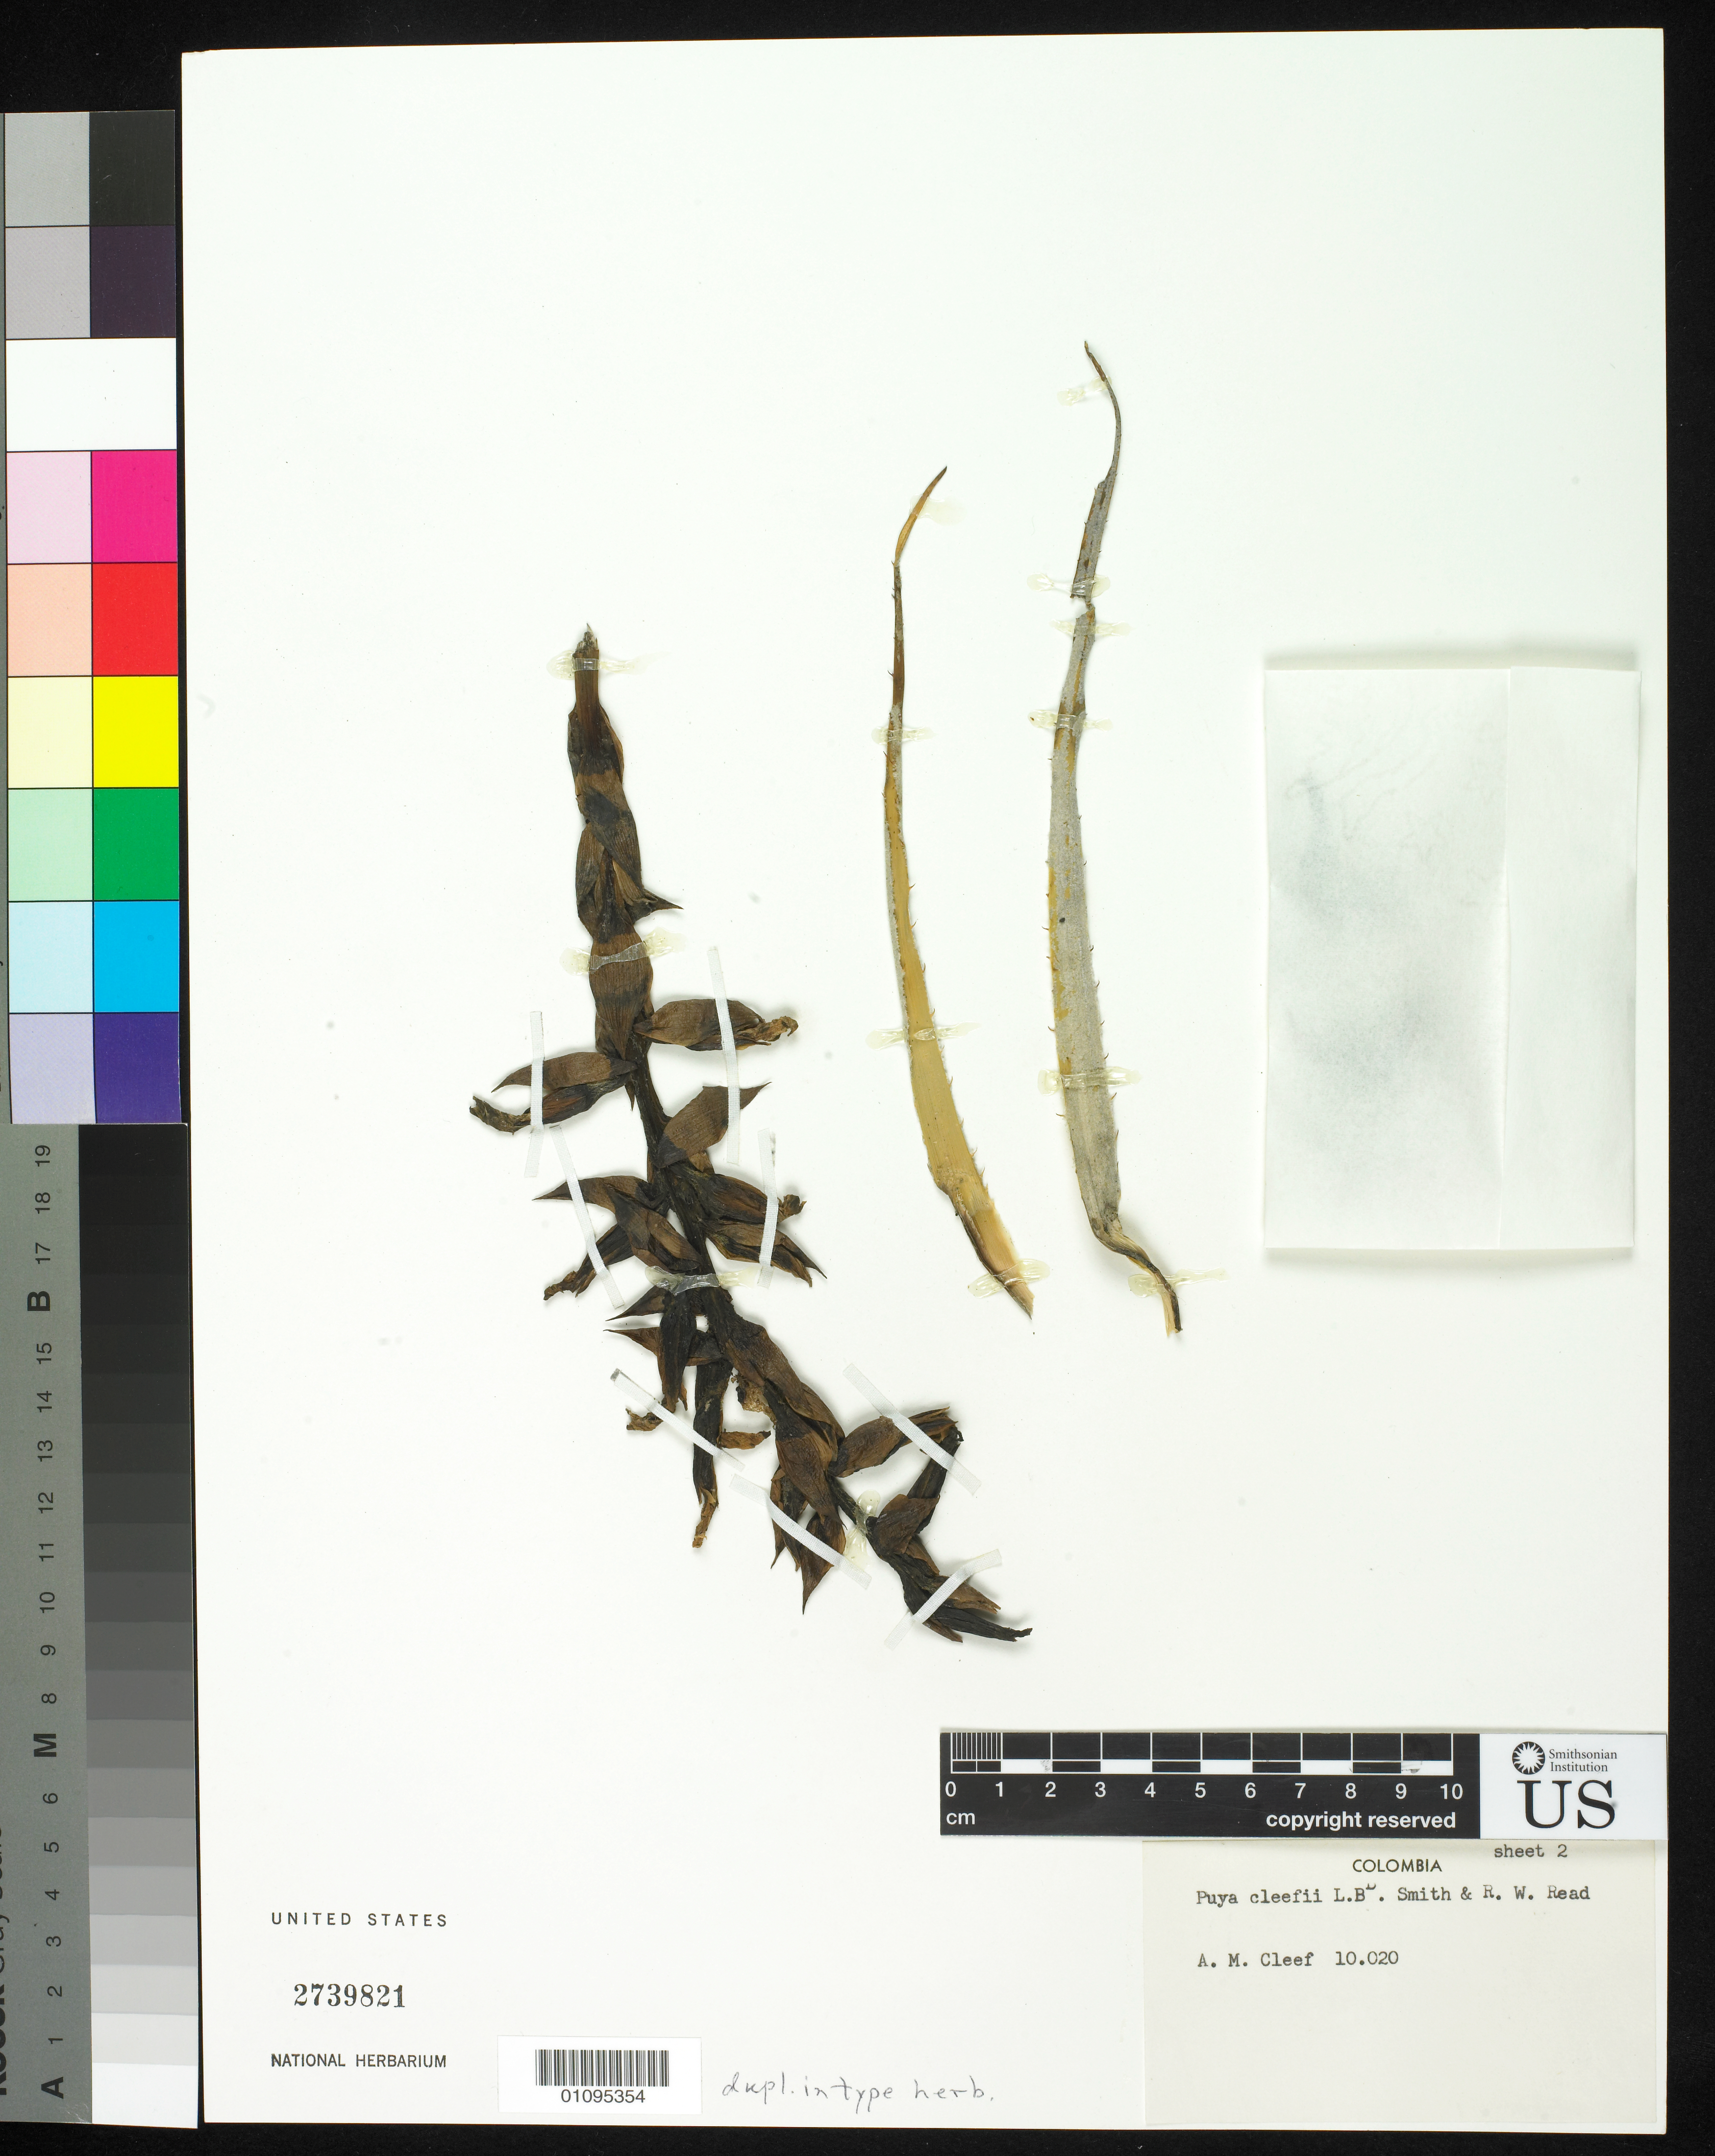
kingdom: Plantae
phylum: Tracheophyta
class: Liliopsida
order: Poales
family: Bromeliaceae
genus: Puya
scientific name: Puya cleefii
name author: L.B. Sm. & Read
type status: Isotype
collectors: A. M. Cleef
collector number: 10020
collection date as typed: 06 Jun 1973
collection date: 1973-06-06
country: Colombia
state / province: Boyacá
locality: Sierra Nevada del Cocuy, Virgen de Los TUnebos.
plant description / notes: Collections Events data from SN 2739820 (Sheet 1); thie specimen has no data on its label other than species name, collectors, and collector numbers.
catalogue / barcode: US 2739821